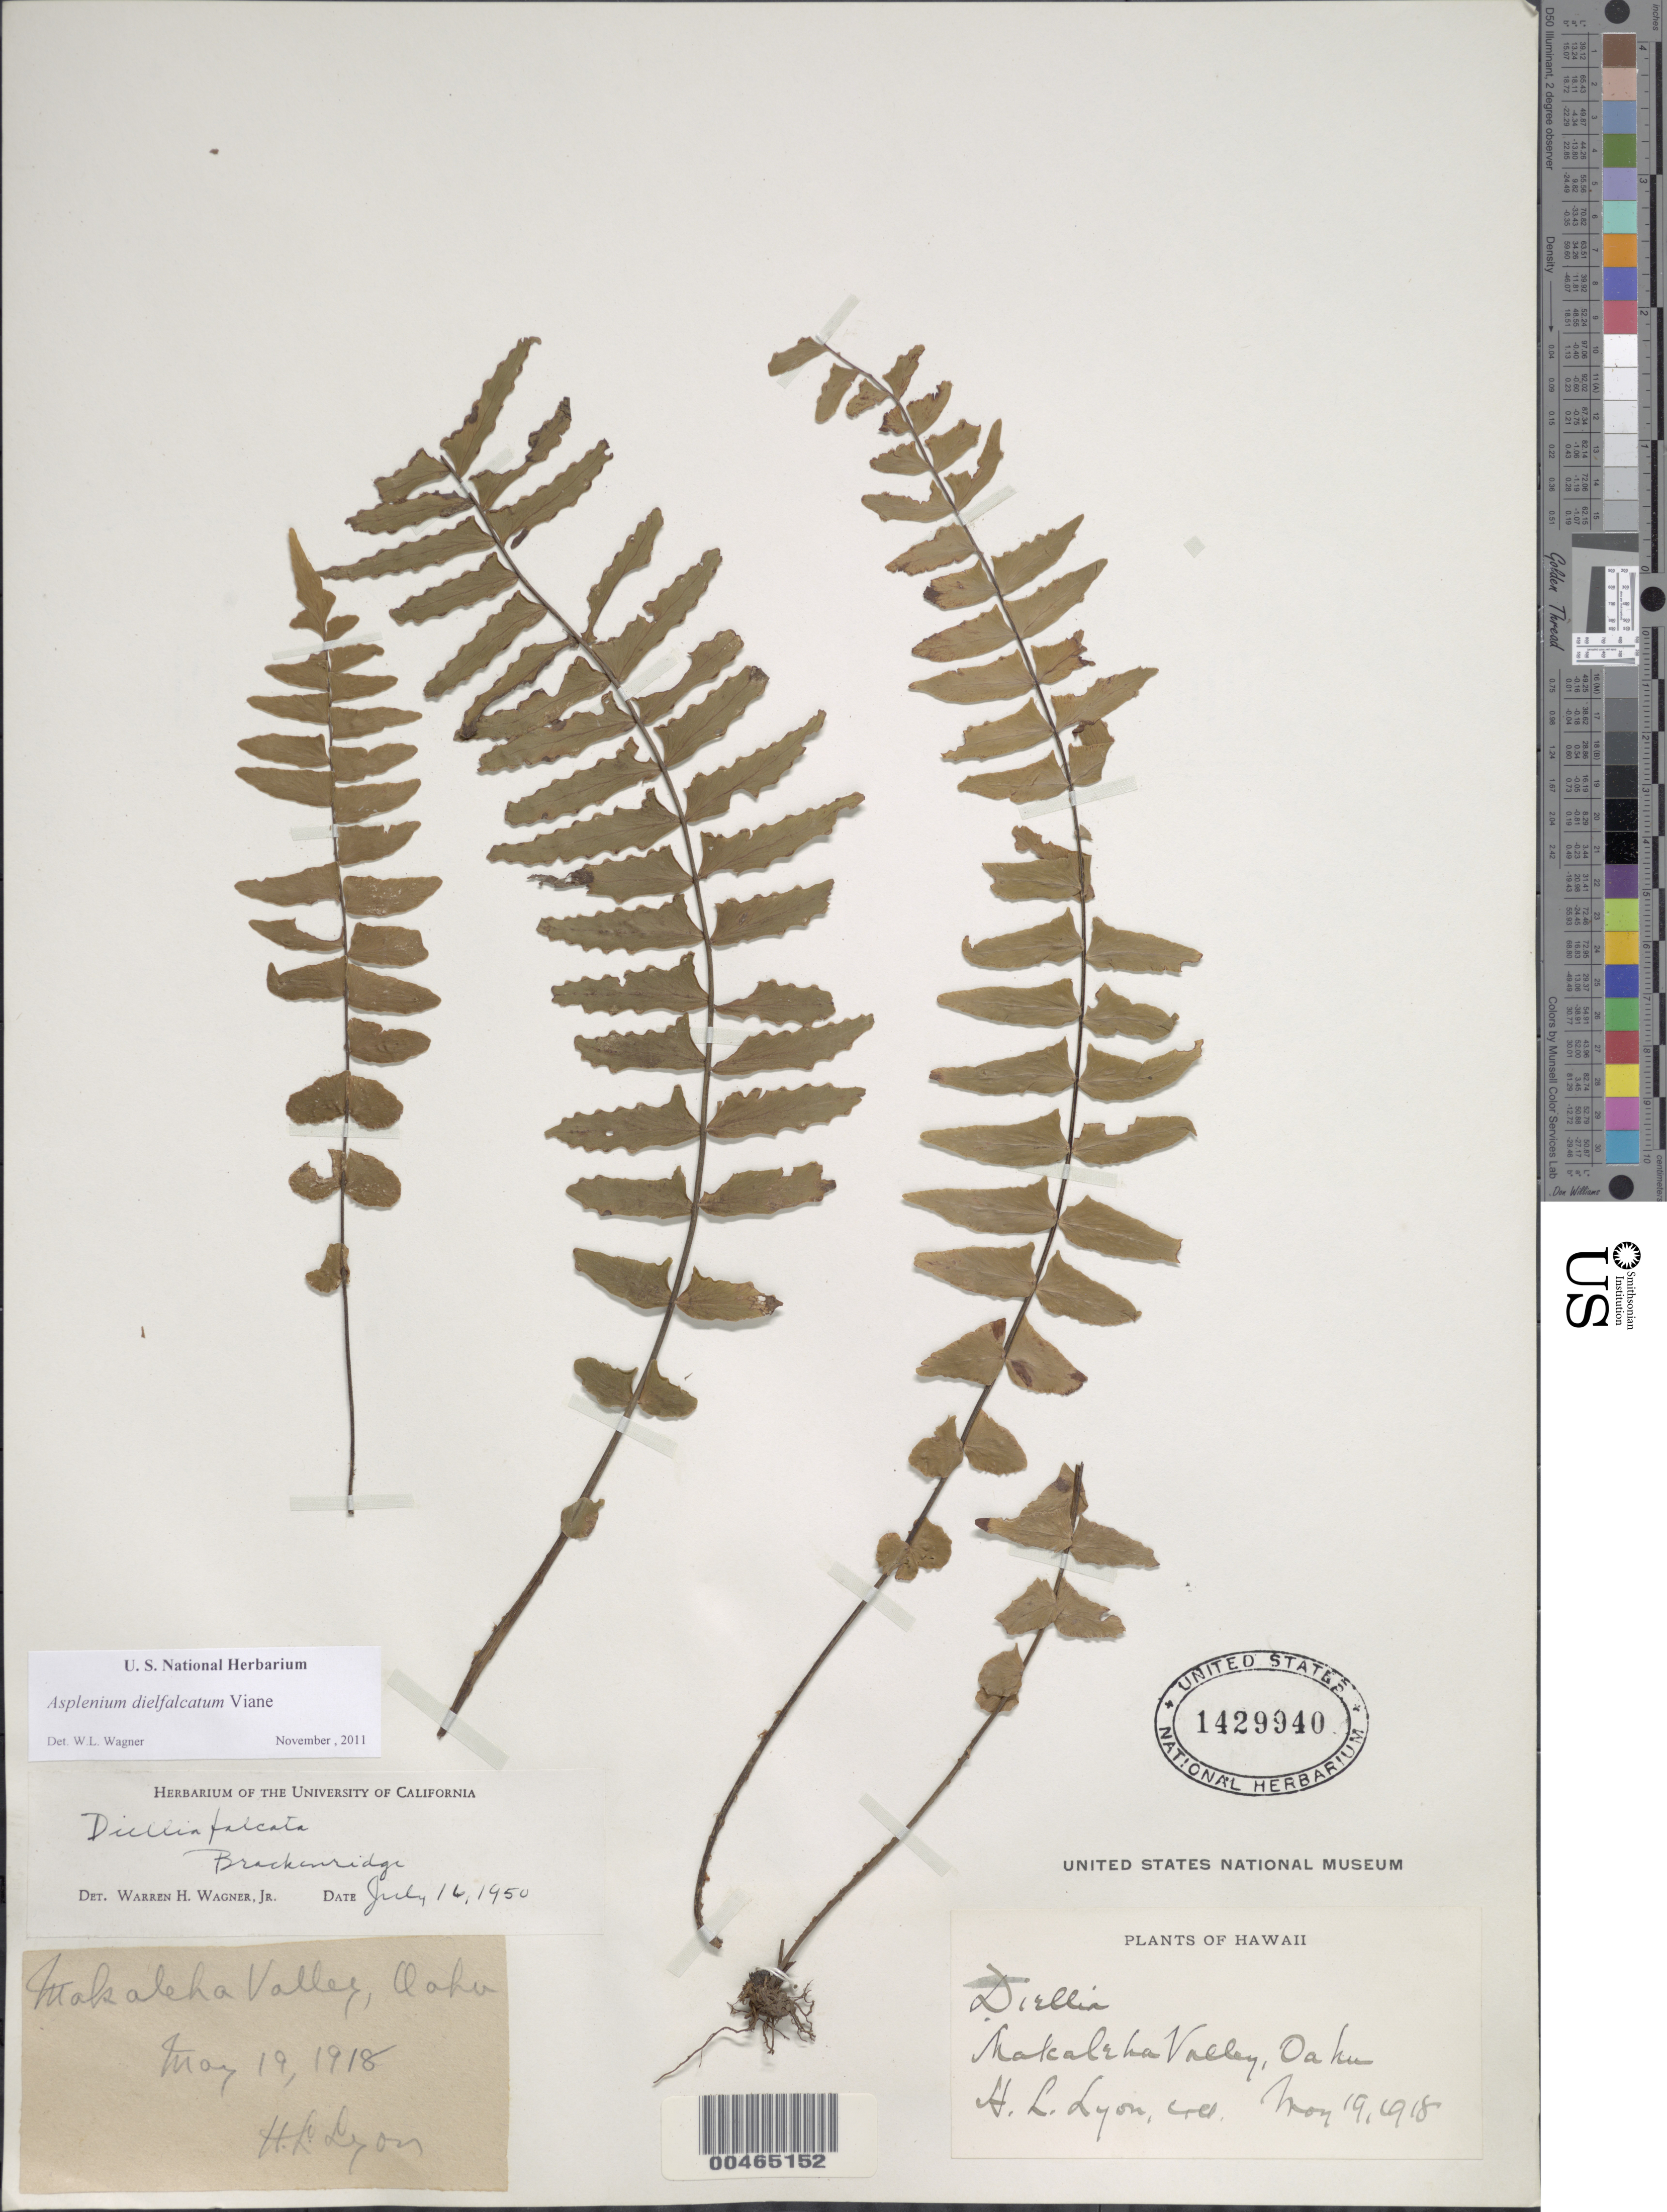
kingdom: Plantae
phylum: Tracheophyta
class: Polypodiopsida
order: Polypodiales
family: Aspleniaceae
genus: Asplenium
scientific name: Asplenium dielfalcatum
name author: Viane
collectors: H. Lyon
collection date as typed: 19 May 1918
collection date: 1918-05-19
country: United States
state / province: Hawaii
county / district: Honolulu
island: Oahu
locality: Makaleha Valley, Oahu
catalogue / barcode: US 1429940